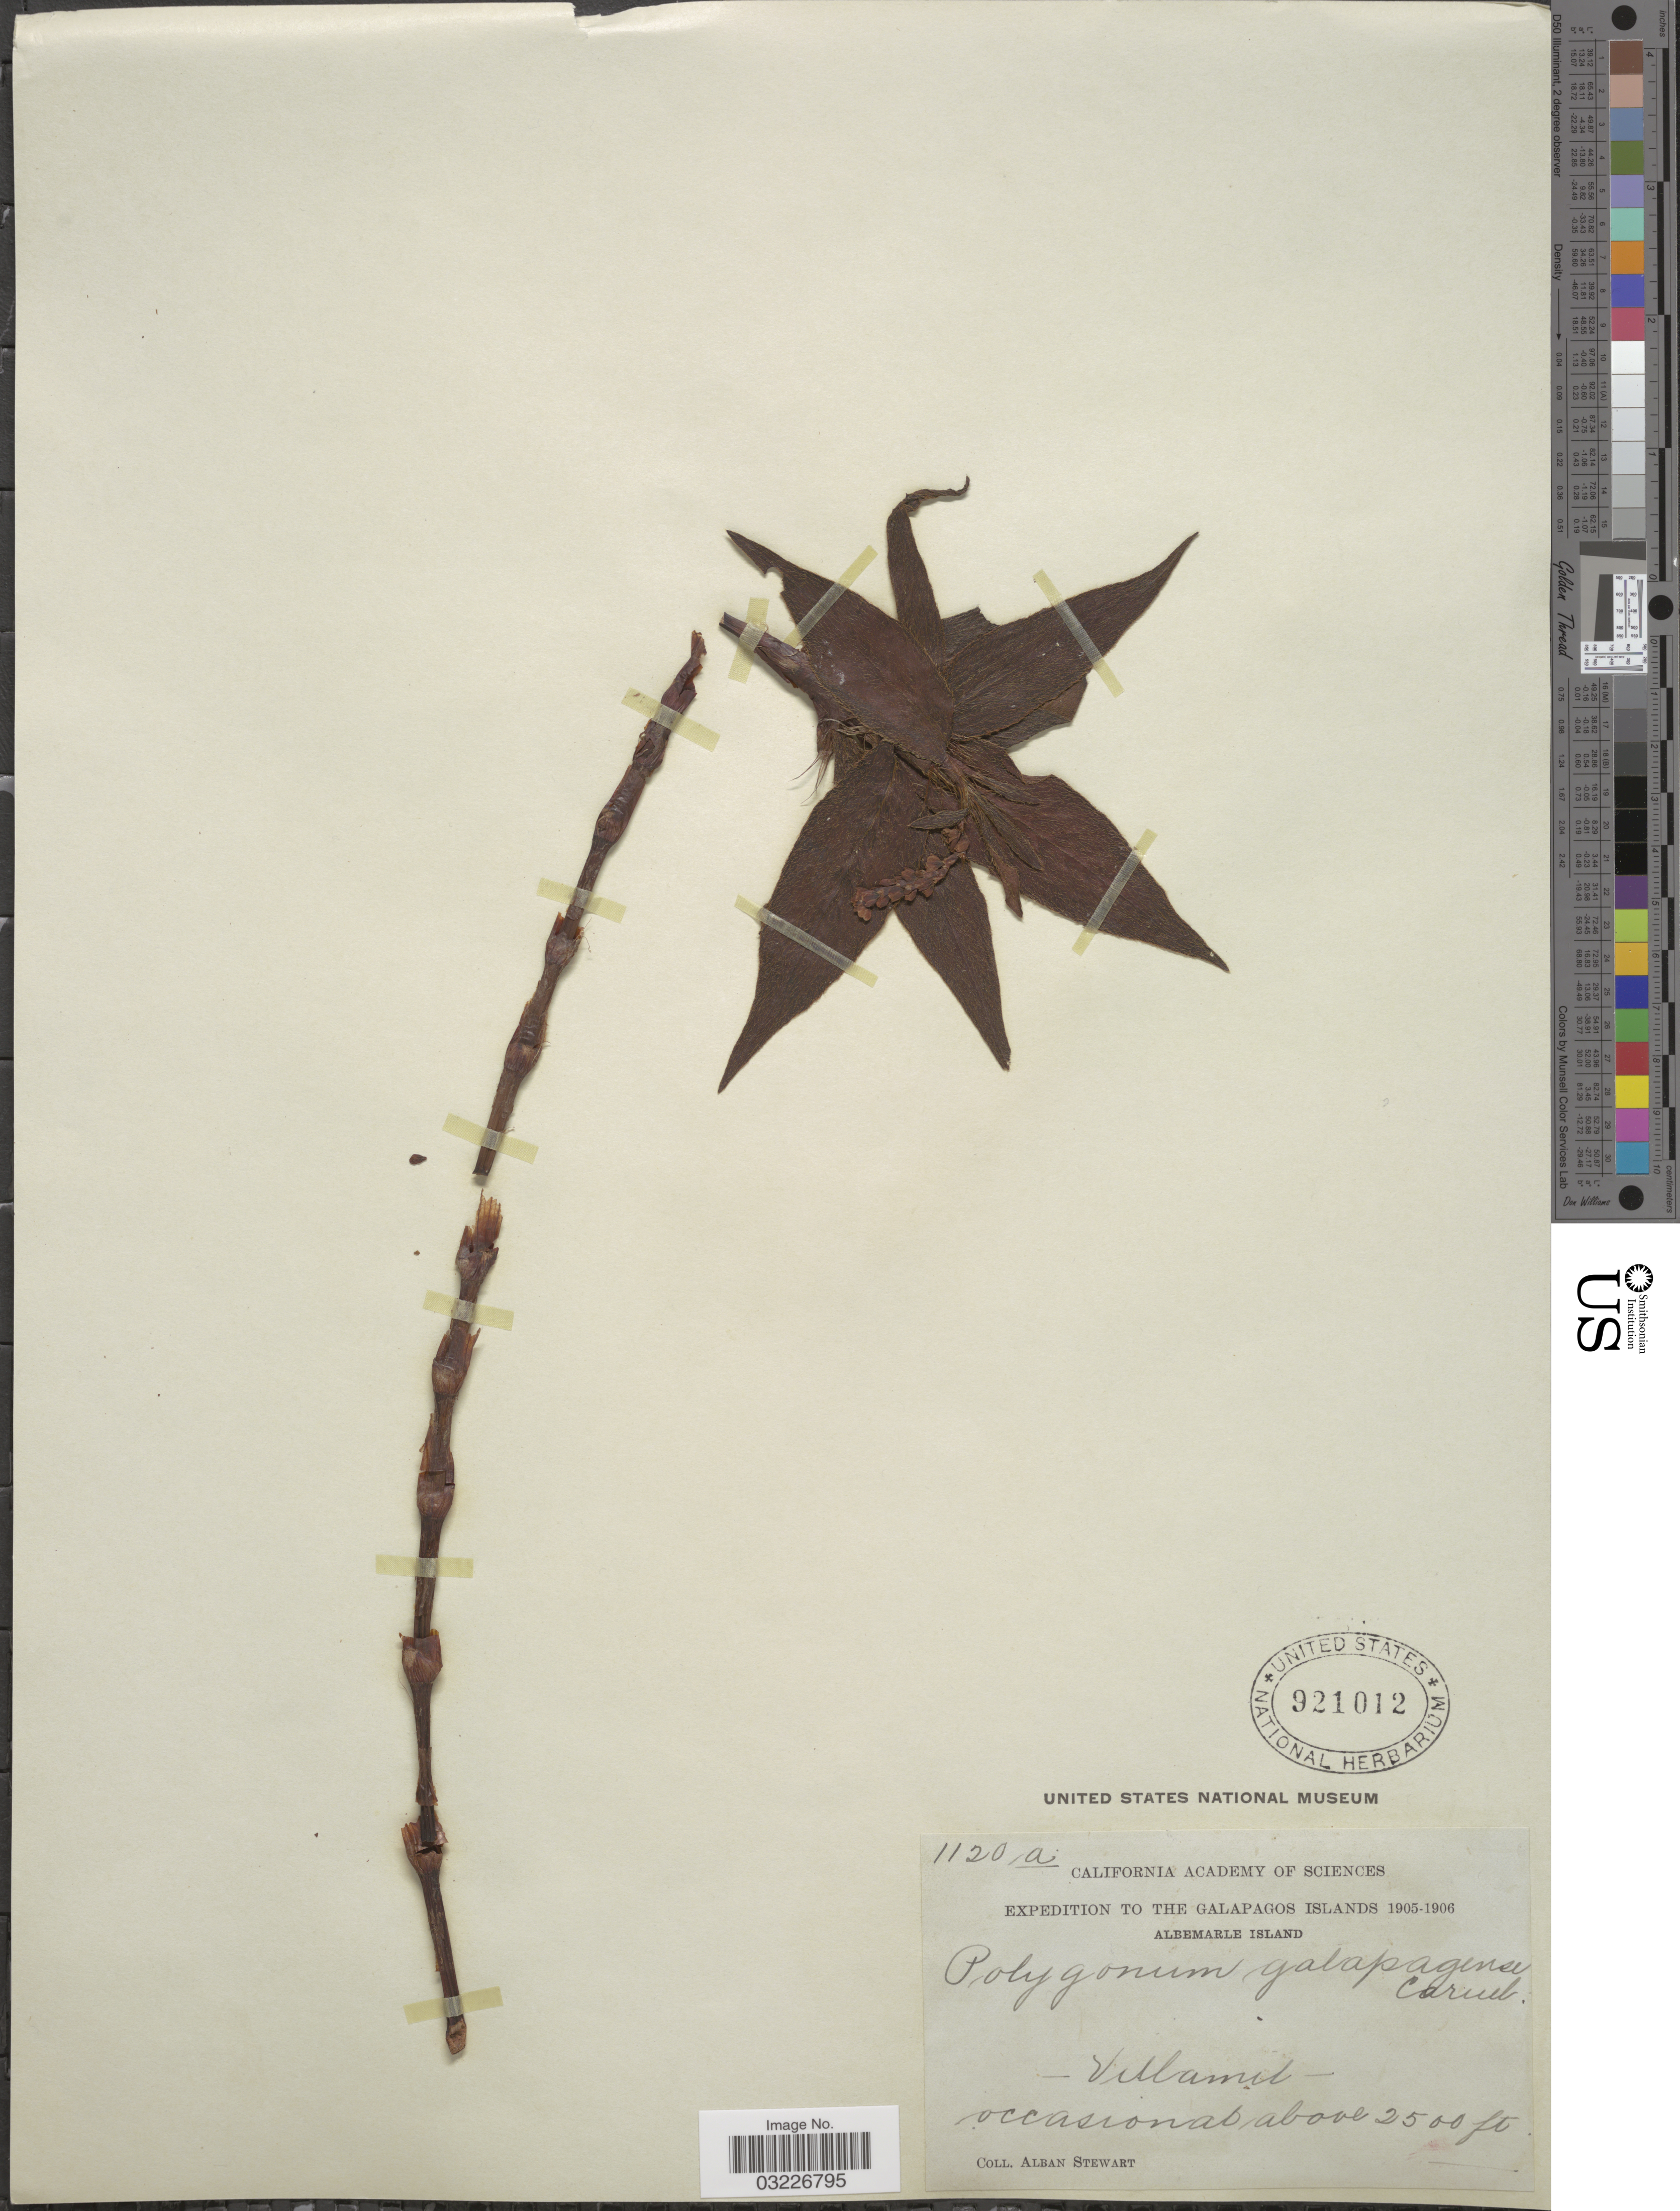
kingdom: Plantae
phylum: Tracheophyta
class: Magnoliopsida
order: Caryophyllales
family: Polygonaceae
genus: Polygonum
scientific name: Polygonum galapagense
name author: Caruel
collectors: A. Stewart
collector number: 1120a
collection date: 1905/1906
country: Ecuador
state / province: Colón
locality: The Galapagos Islands. Albemarle Island. Villamil.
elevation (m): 762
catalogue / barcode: US 921012